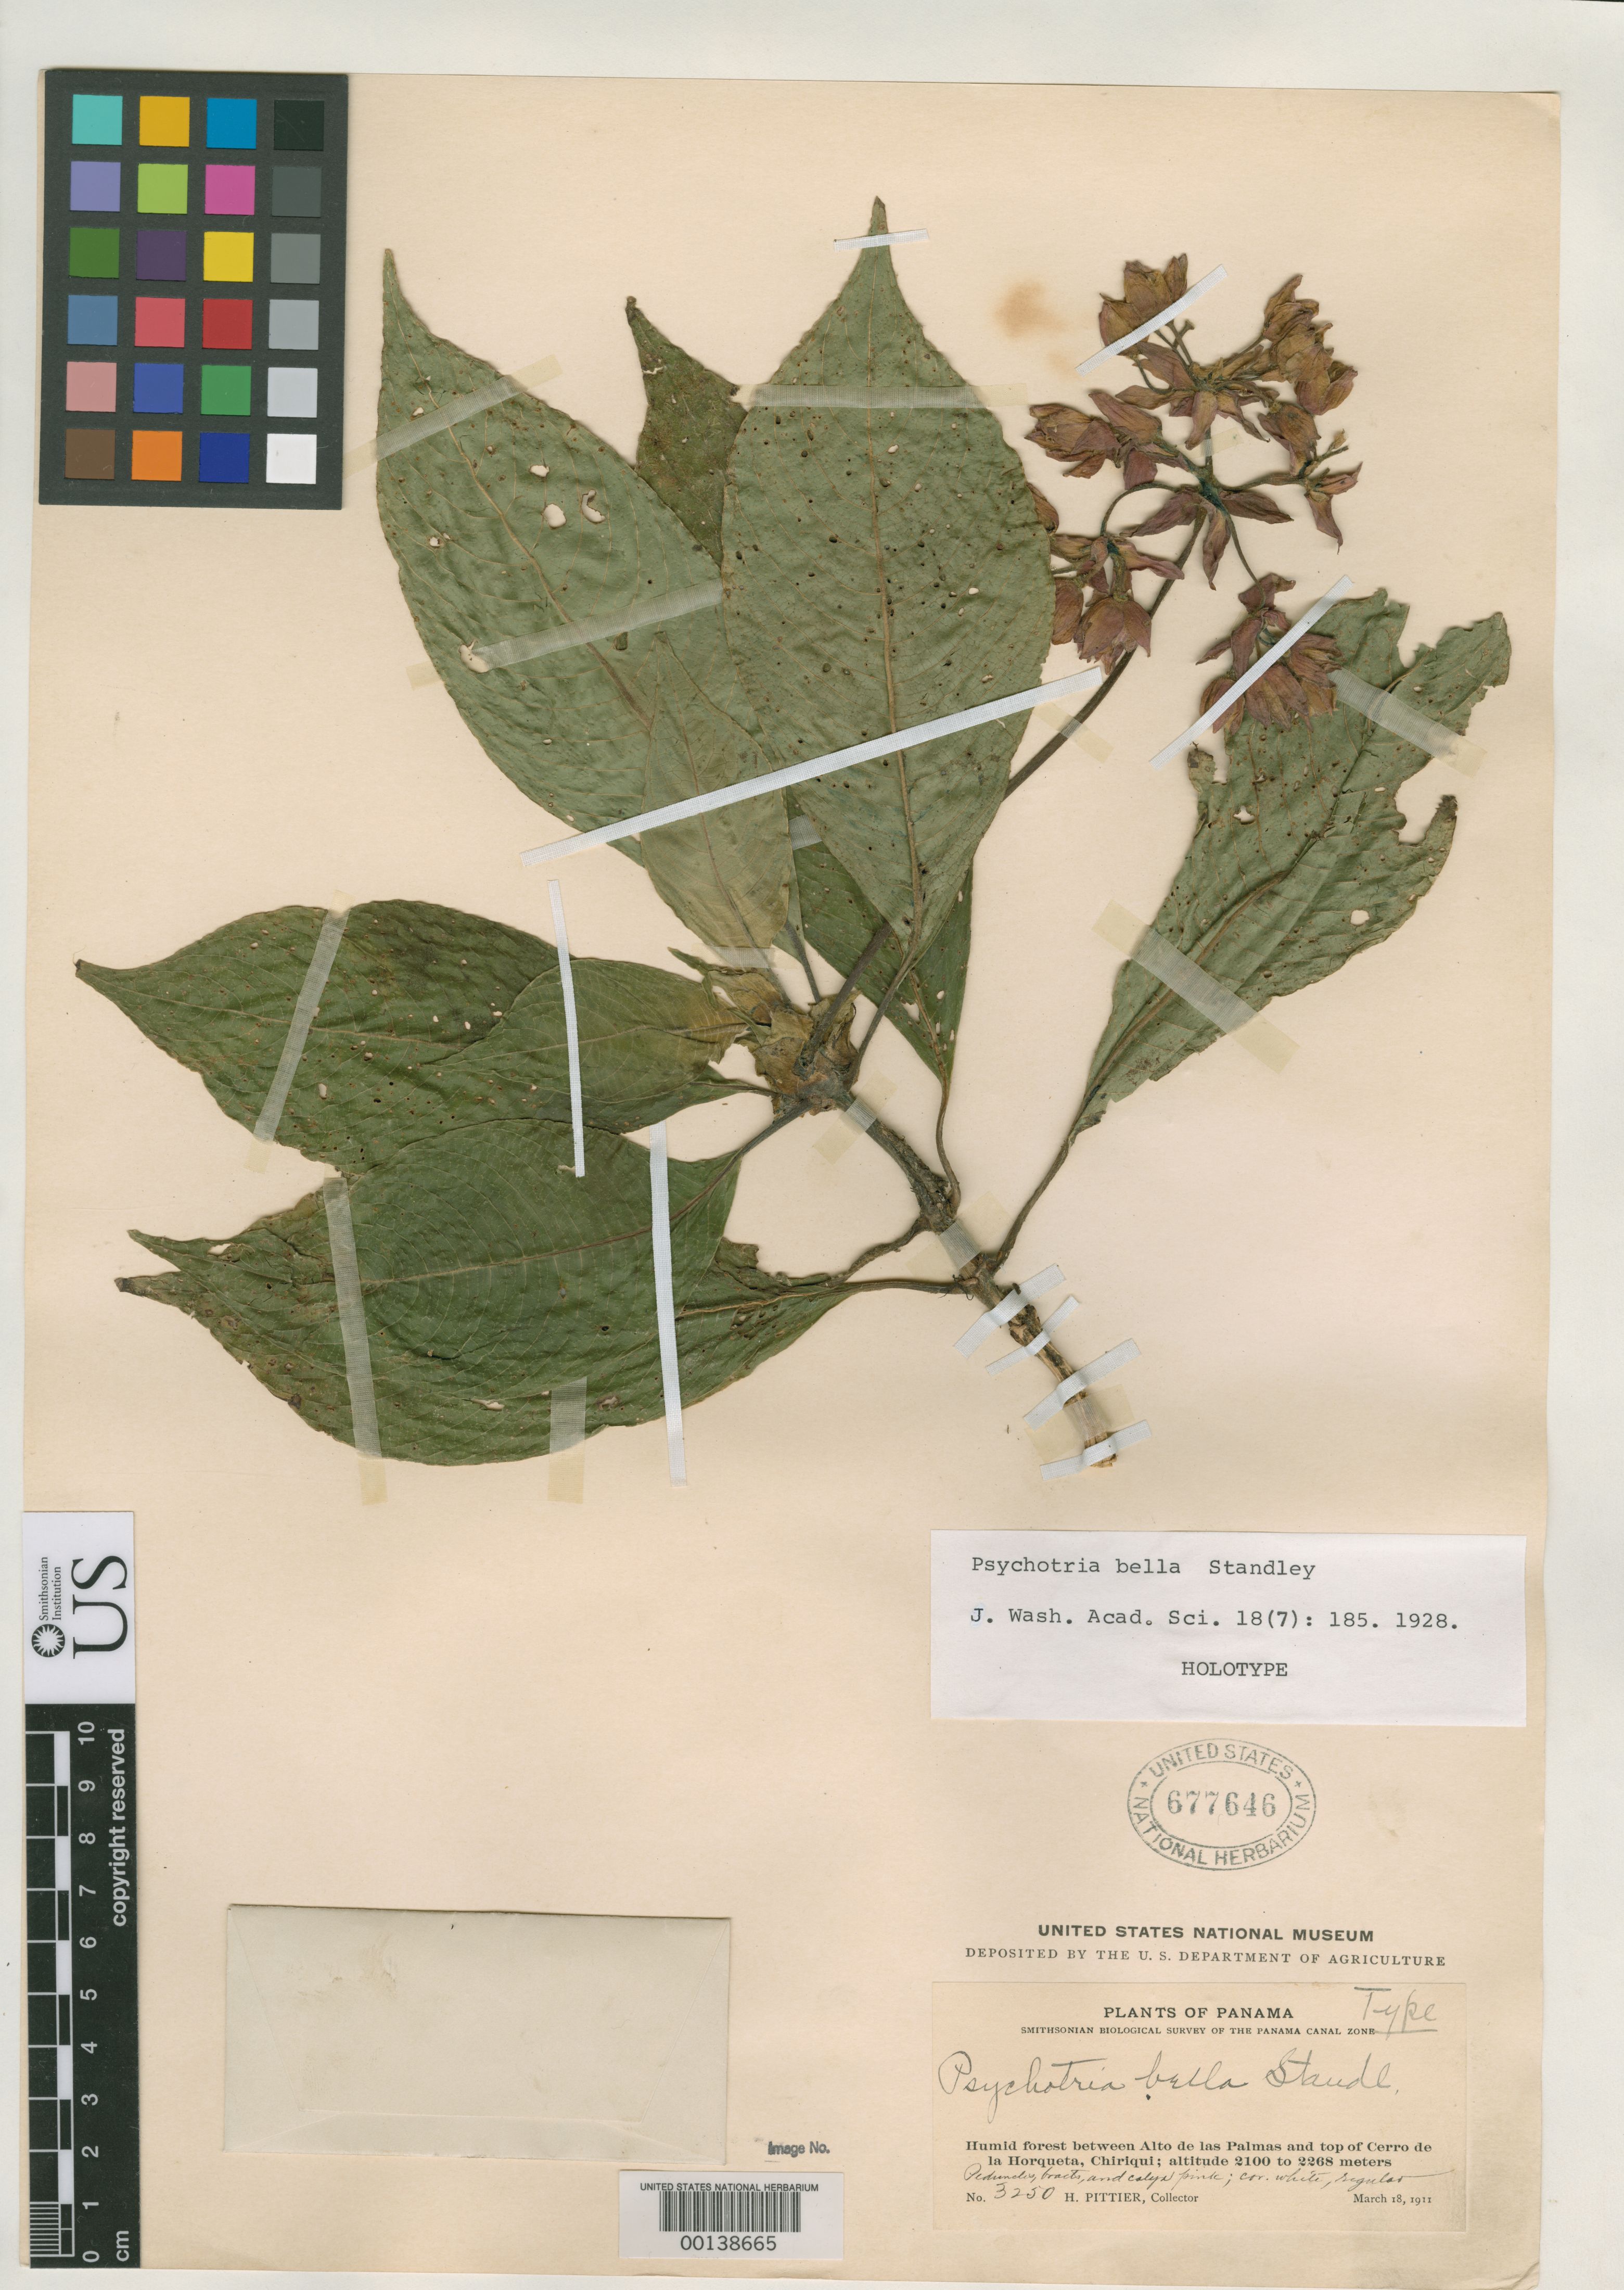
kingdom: Plantae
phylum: Tracheophyta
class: Magnoliopsida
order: Gentianales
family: Rubiaceae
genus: Psychotria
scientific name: Psychotria bella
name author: Standl.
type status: Holotype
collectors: H. F. Pittier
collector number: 3250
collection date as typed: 18 Mar 1911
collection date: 1911-03-18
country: Panama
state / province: Chiriquí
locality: Between Alto de Las Palmas and top of Cerro de La Horqueta.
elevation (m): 2100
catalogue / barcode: US 677646